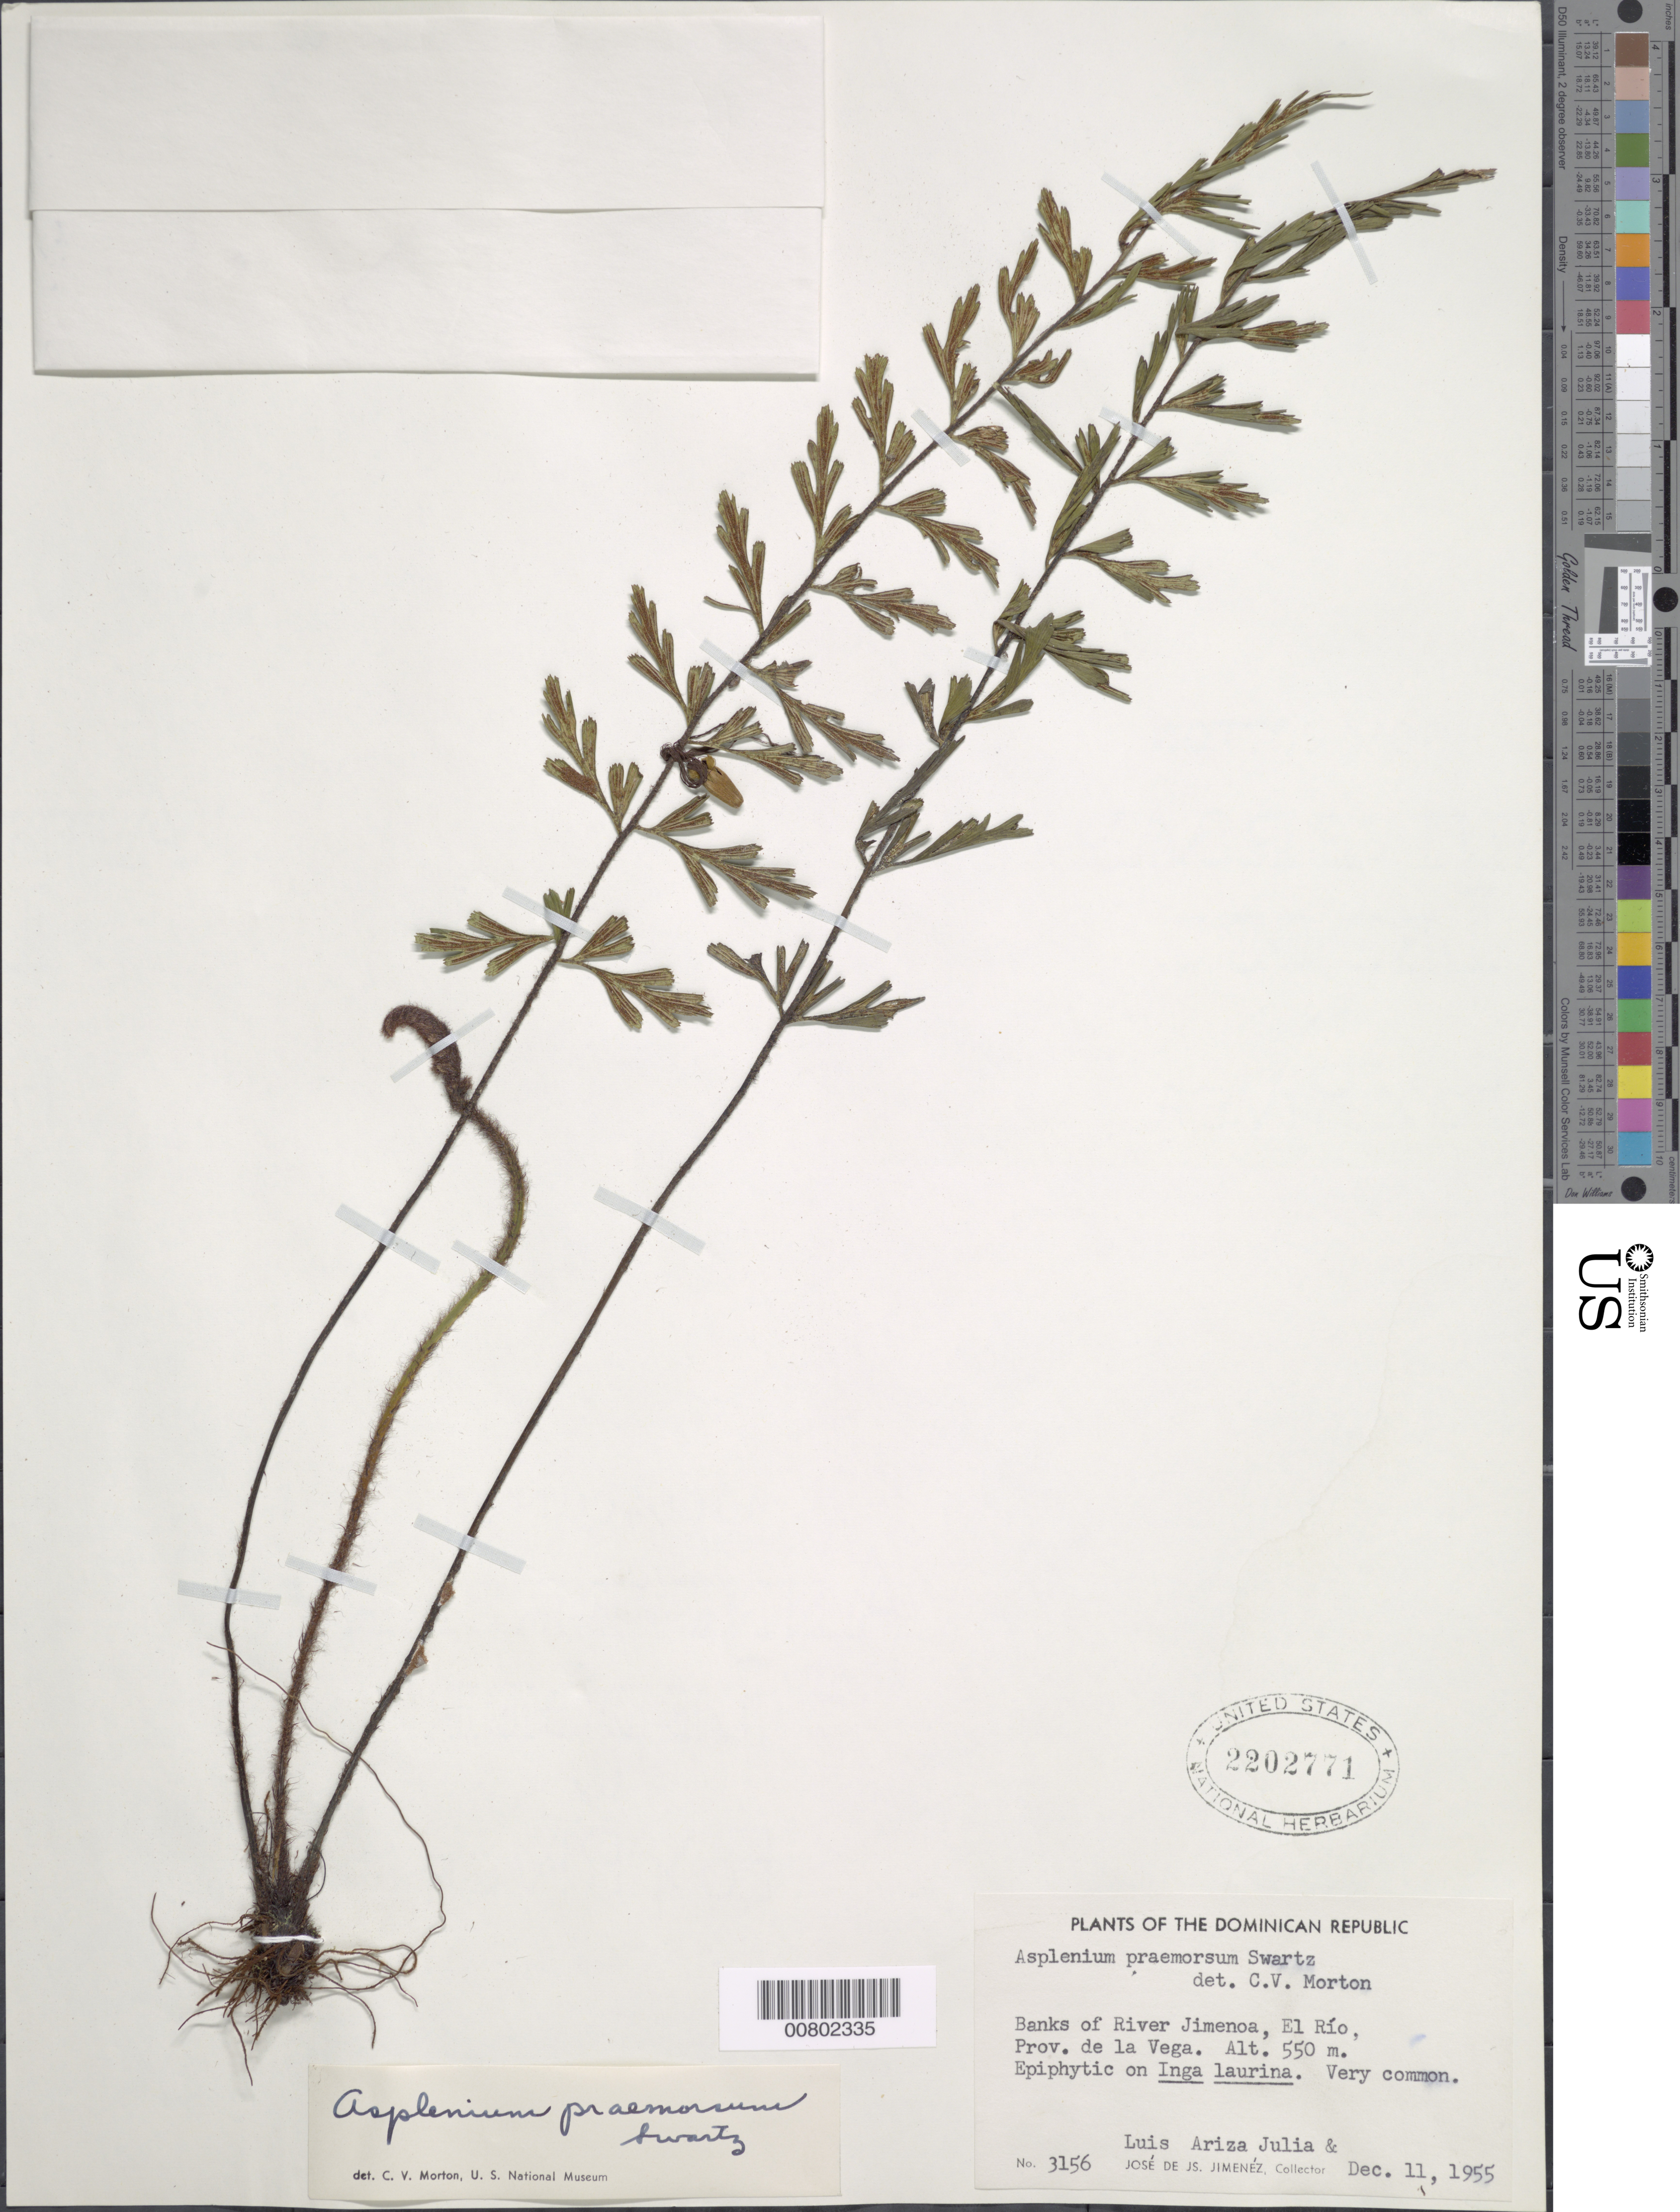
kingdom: Plantae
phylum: Tracheophyta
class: Polypodiopsida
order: Polypodiales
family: Aspleniaceae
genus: Asplenium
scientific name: Asplenium praemorsum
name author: Sw.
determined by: Morton, C. V.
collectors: J. J. Jiménez & L. Ariza-Julia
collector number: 3156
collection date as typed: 11 Dec 1955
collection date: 1955-12-11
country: Dominican Republic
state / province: La Vega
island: Hispaniola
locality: Riv. Jimenoa, El Río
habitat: On Inga laurina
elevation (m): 550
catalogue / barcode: US 2202771